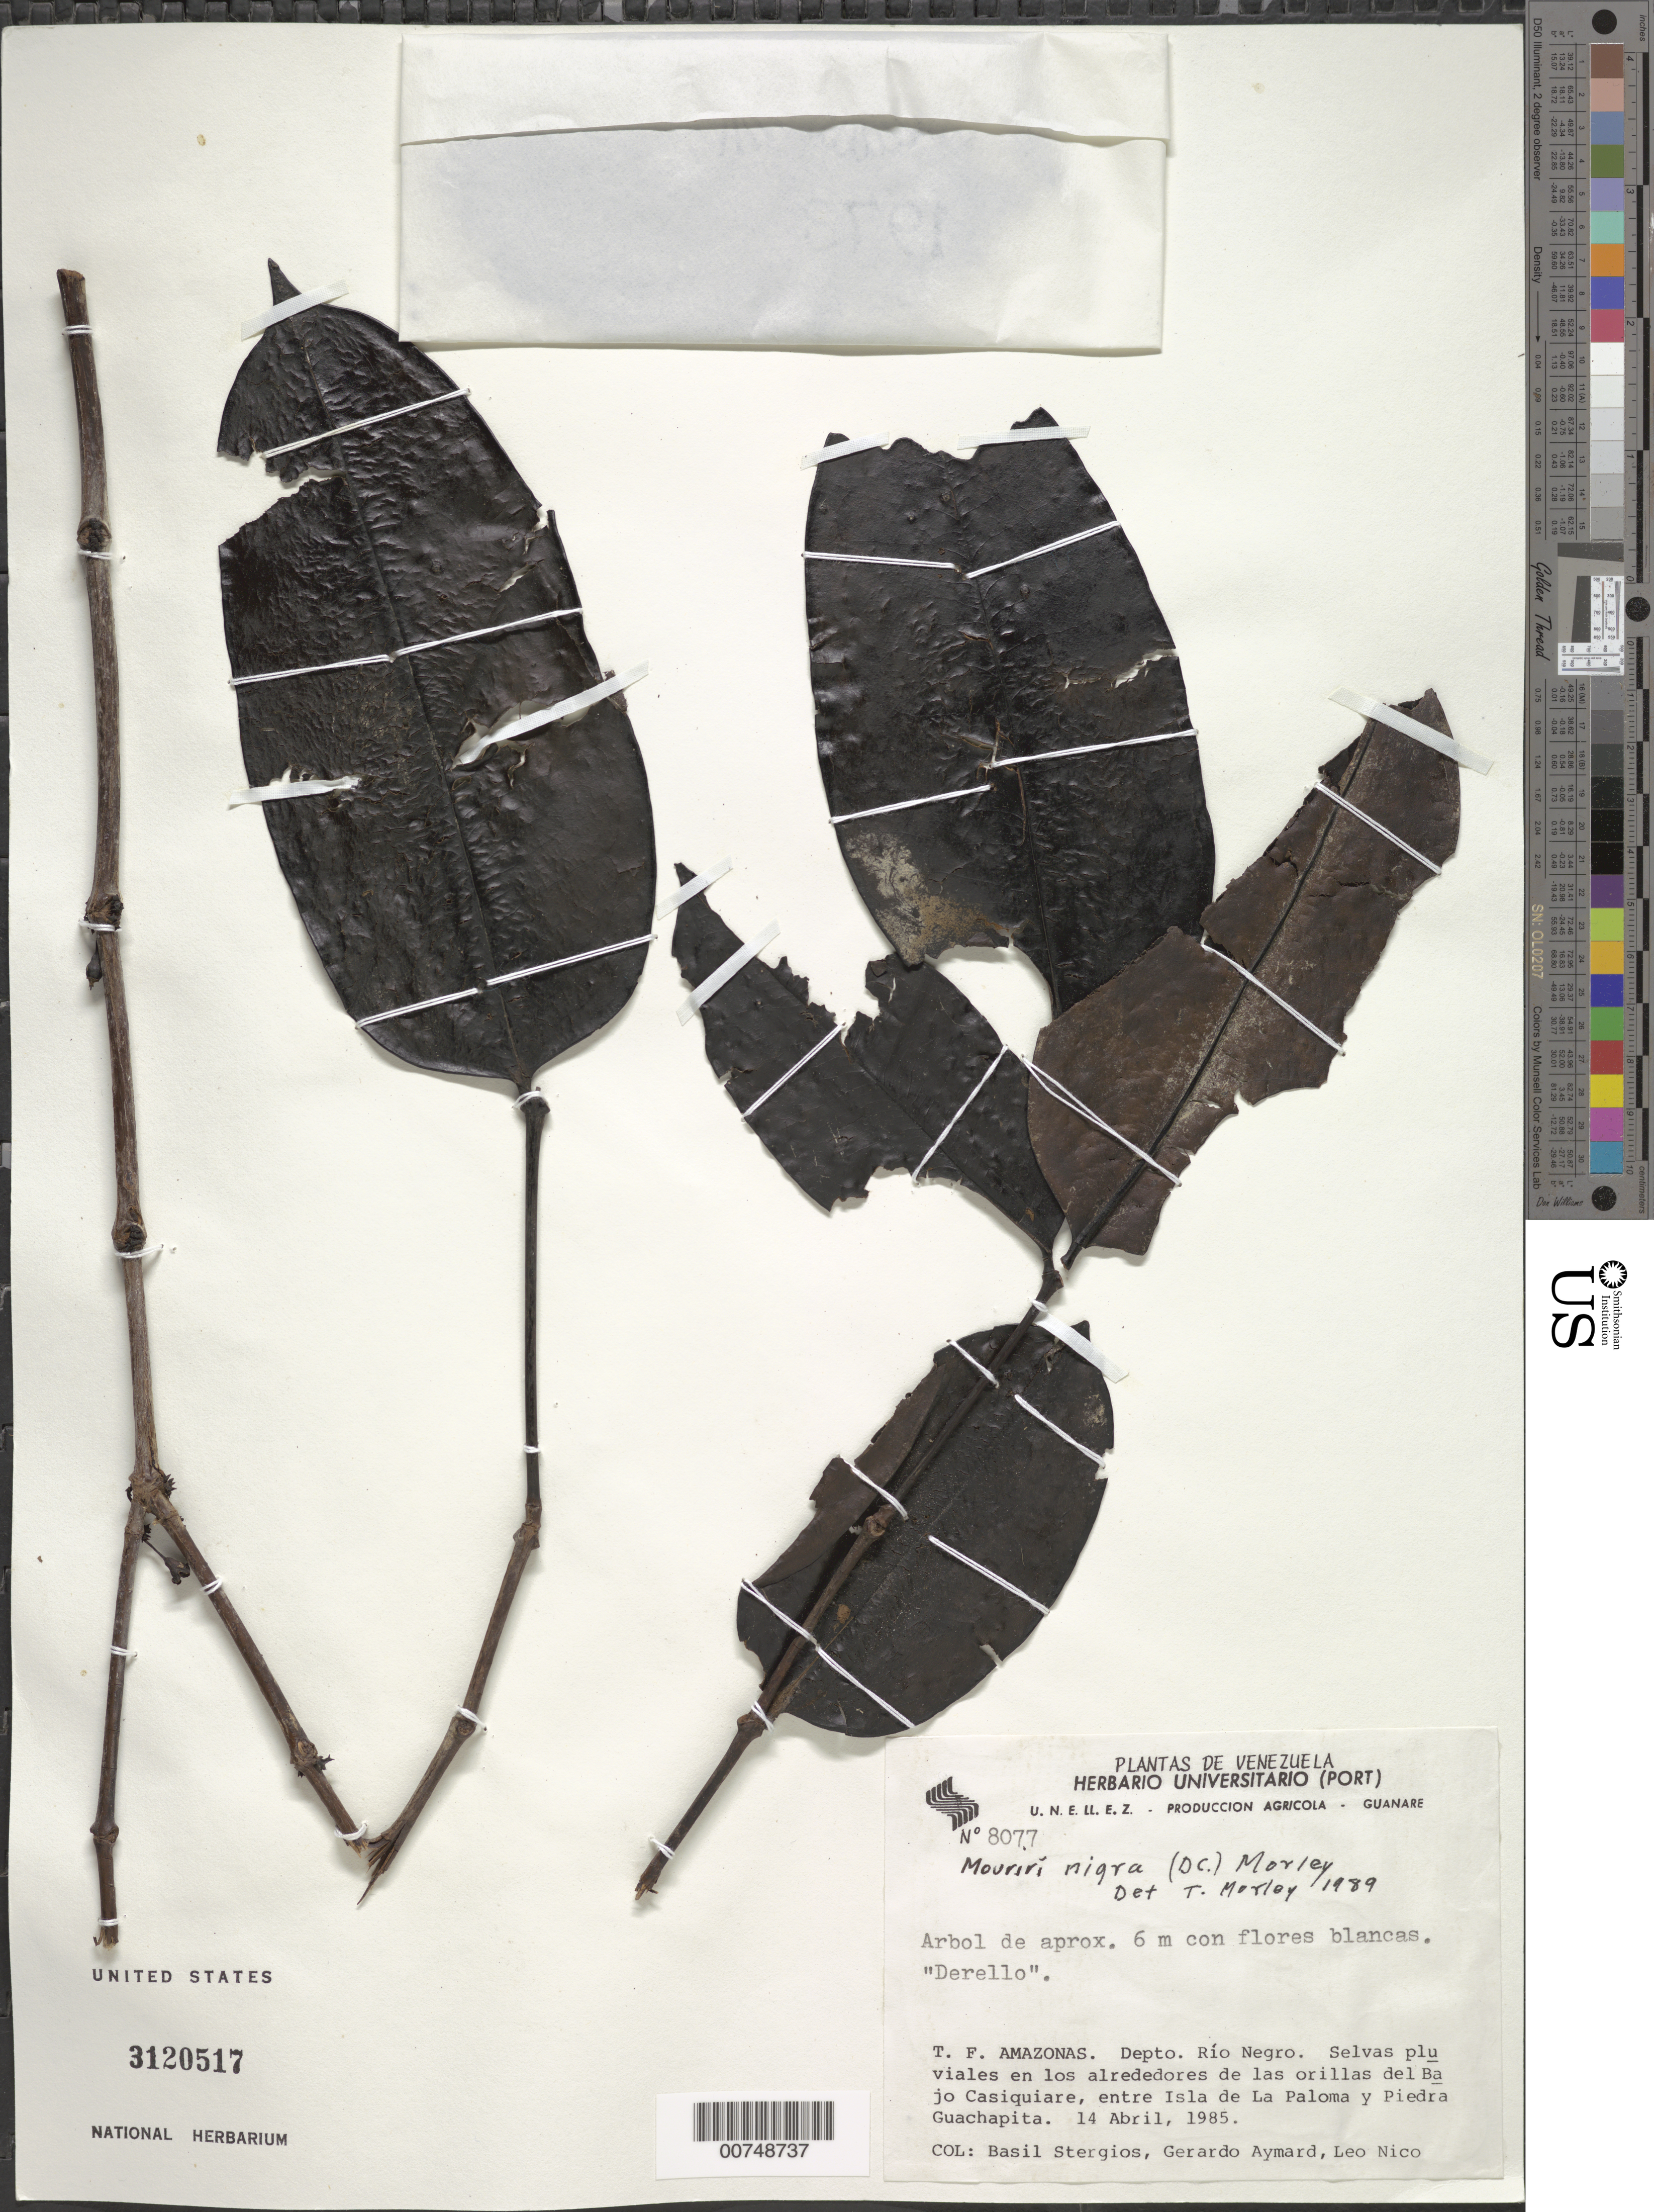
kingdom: Plantae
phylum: Tracheophyta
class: Magnoliopsida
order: Myrtales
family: Melastomataceae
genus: Mouriri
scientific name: Mouriri nigra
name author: (DC.) Morley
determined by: Morley, T.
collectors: B. G. Stergios, P. Stergios, G. A. Aymard & L. Nico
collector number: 8077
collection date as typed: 14-Apr-85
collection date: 1985-04-14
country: Venezuela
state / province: Amazonas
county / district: Río Negro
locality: Bajo Casiquiare, entre Isla de La Paloma y Piedra Guachapita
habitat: Selvas pluviales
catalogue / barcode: US 3120517